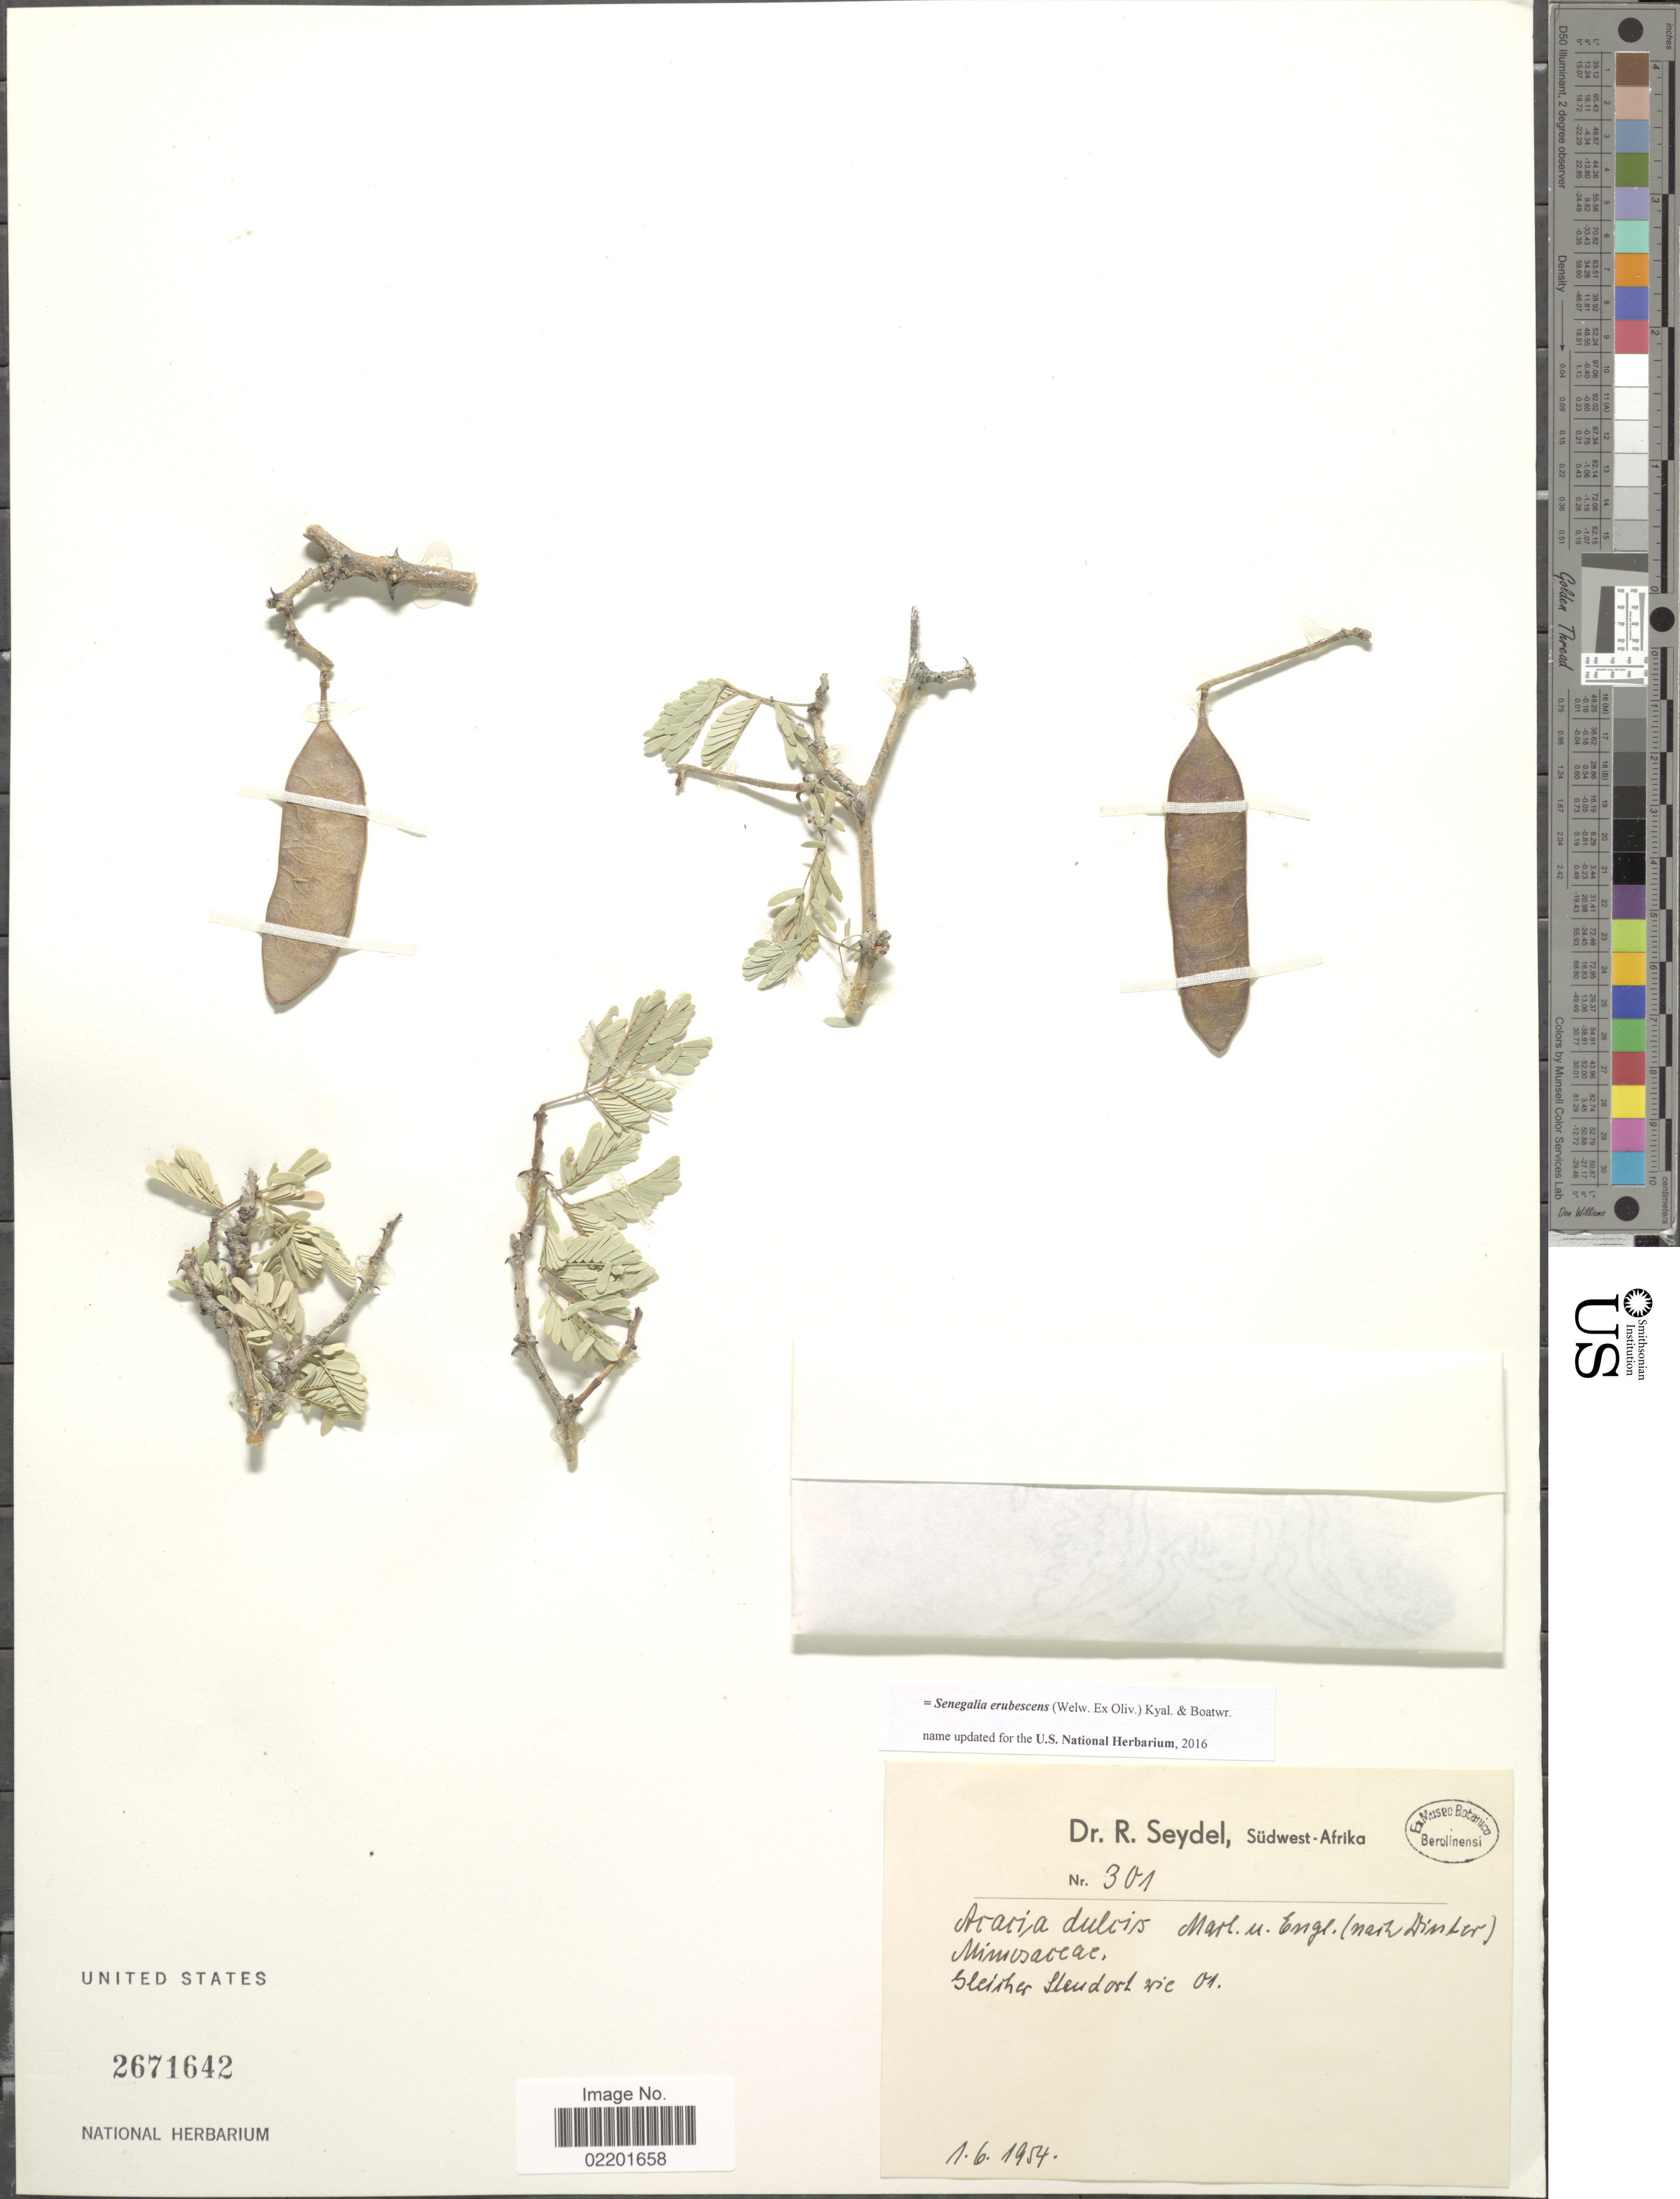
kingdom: Plantae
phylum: Tracheophyta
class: Magnoliopsida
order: Fabales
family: Fabaceae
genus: Senegalia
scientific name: Senegalia erubescens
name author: (Welw. ex Oliv.) Kyal. & Boatwr.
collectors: R. Seydel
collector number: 301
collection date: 1954-06-01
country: Namibia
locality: Sudwest-Africa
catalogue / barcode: US 2671642